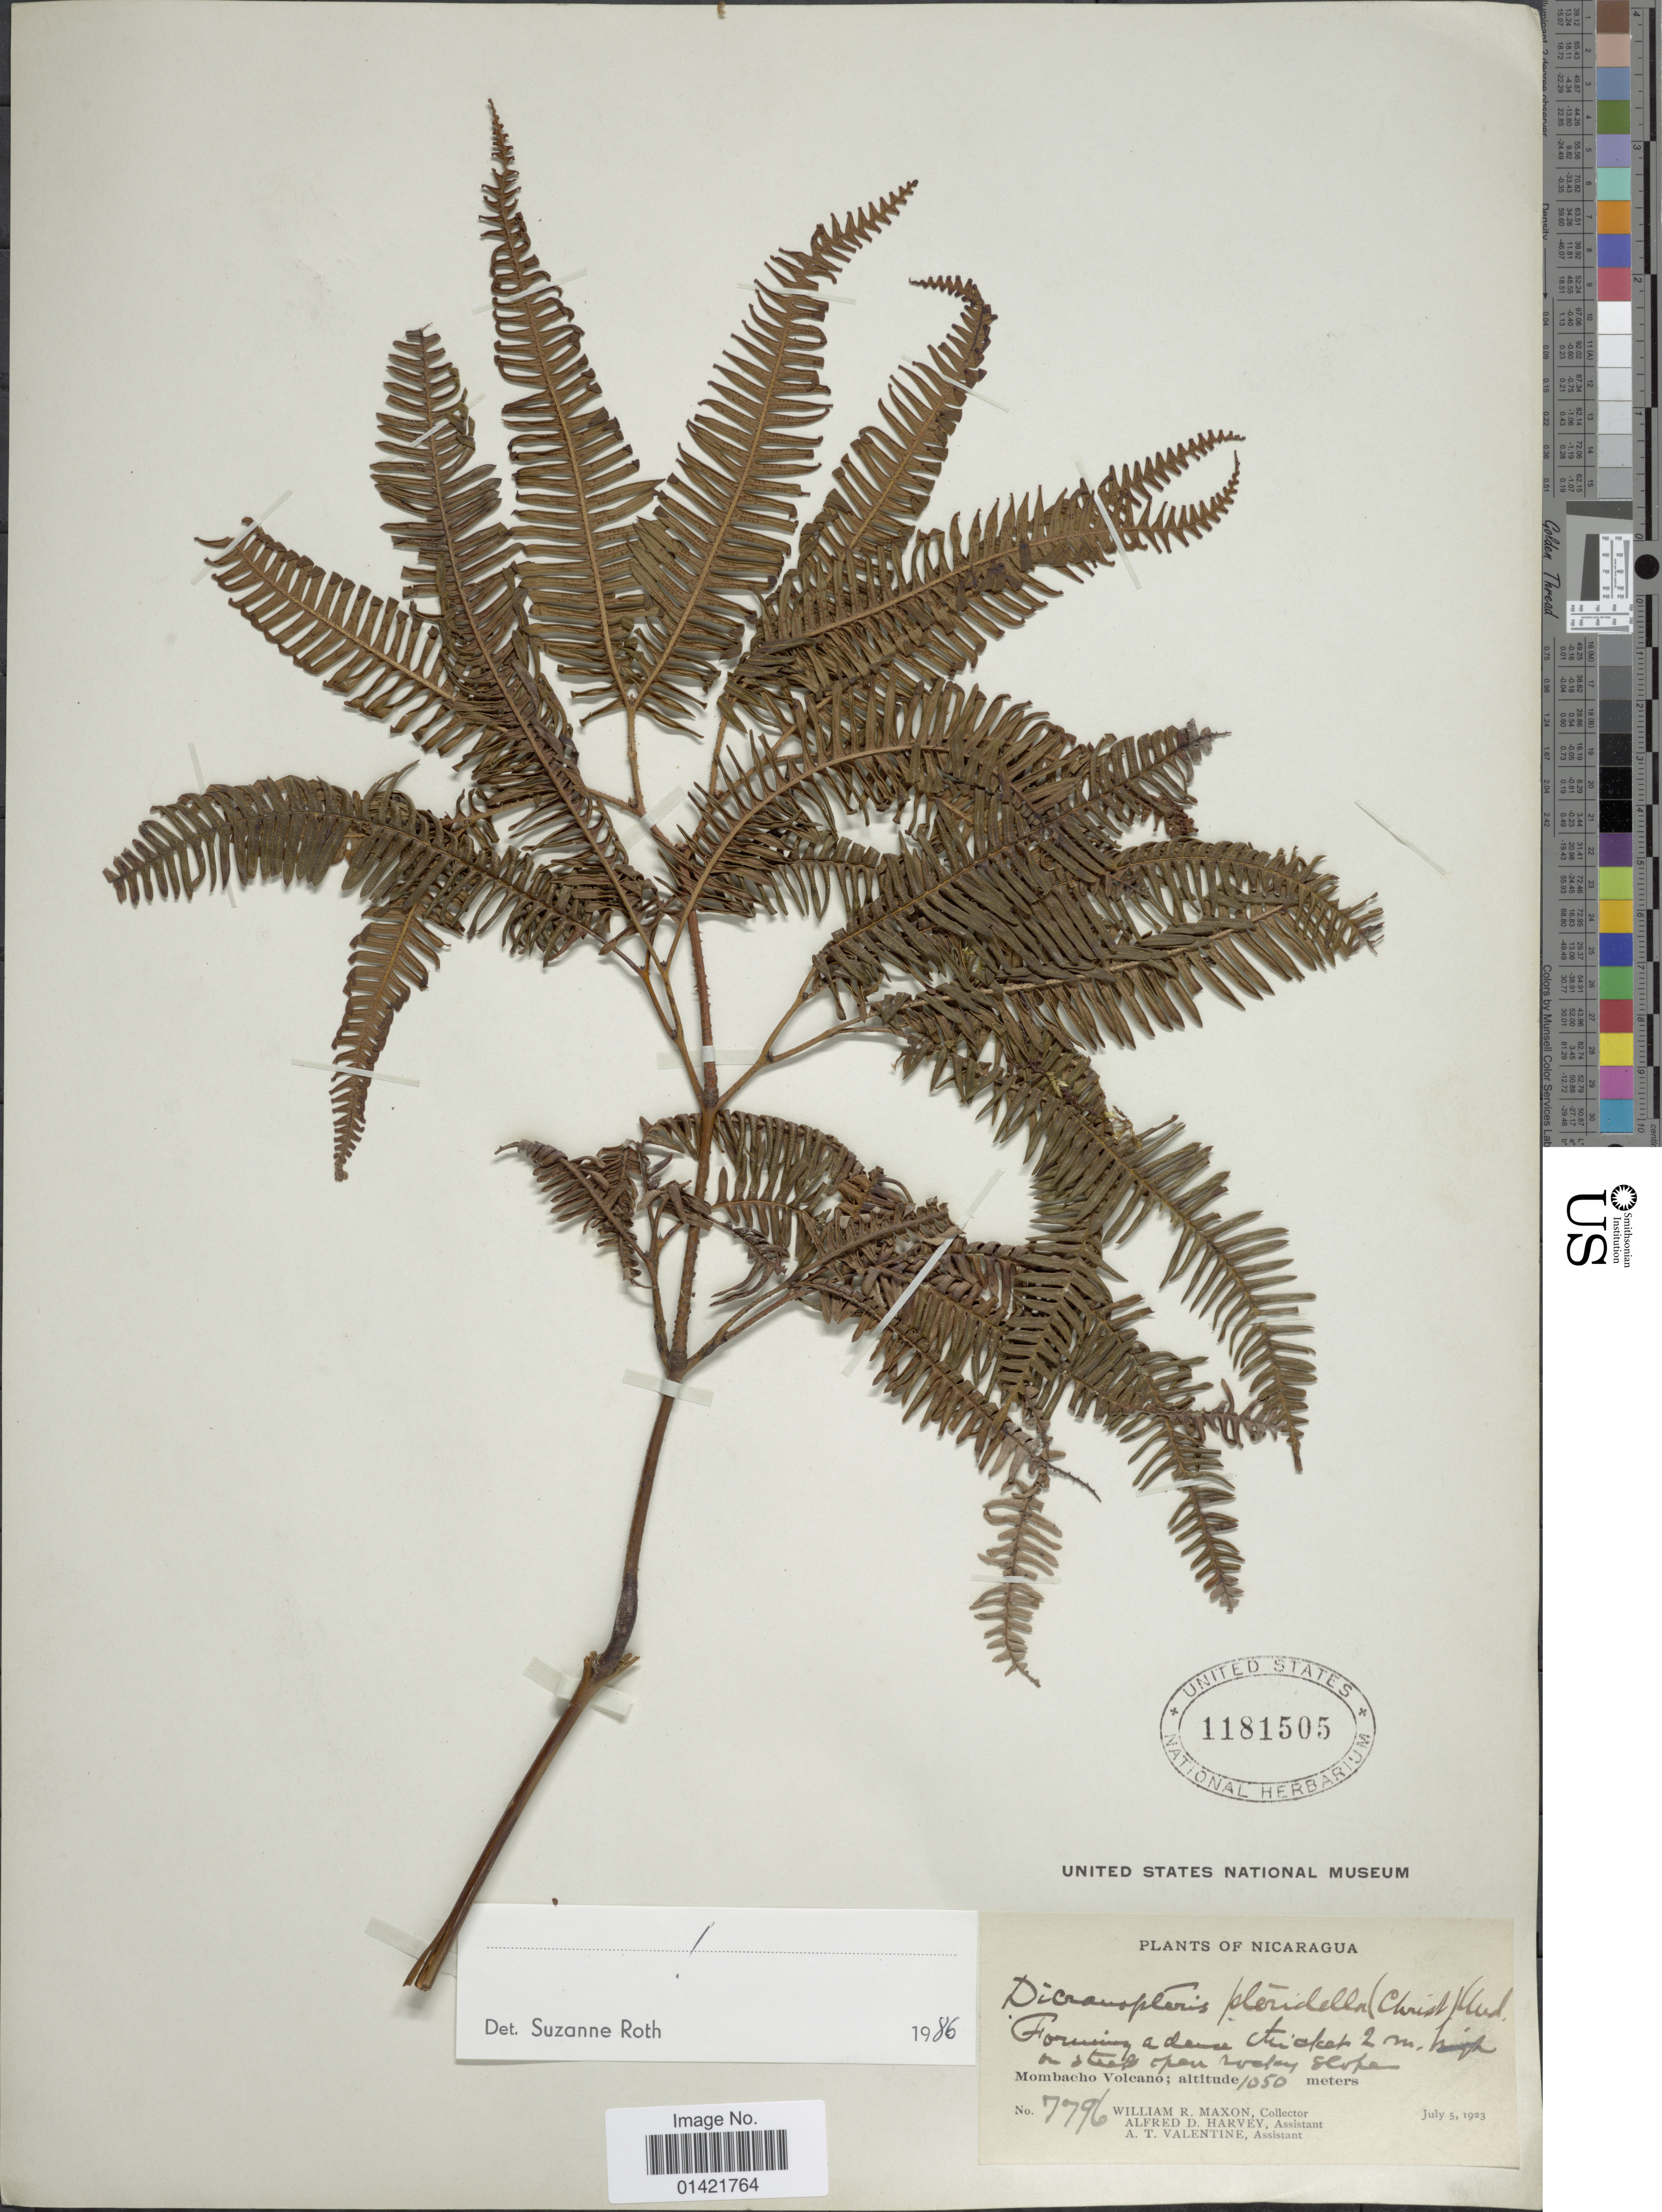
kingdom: Plantae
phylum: Tracheophyta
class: Polypodiopsida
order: Gleicheniales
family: Gleicheniaceae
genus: Sticherus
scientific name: Sticherus pteridellus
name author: (Christ) Copel.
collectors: W. R. Maxon, A. D. Harvey & A. Valentine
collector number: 7796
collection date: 1923-07-05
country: Nicaragua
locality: Mombacho Volcano. Forming a dense thicket, 2m high on a steep often rocky slope.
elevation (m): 1050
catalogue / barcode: US 1181505